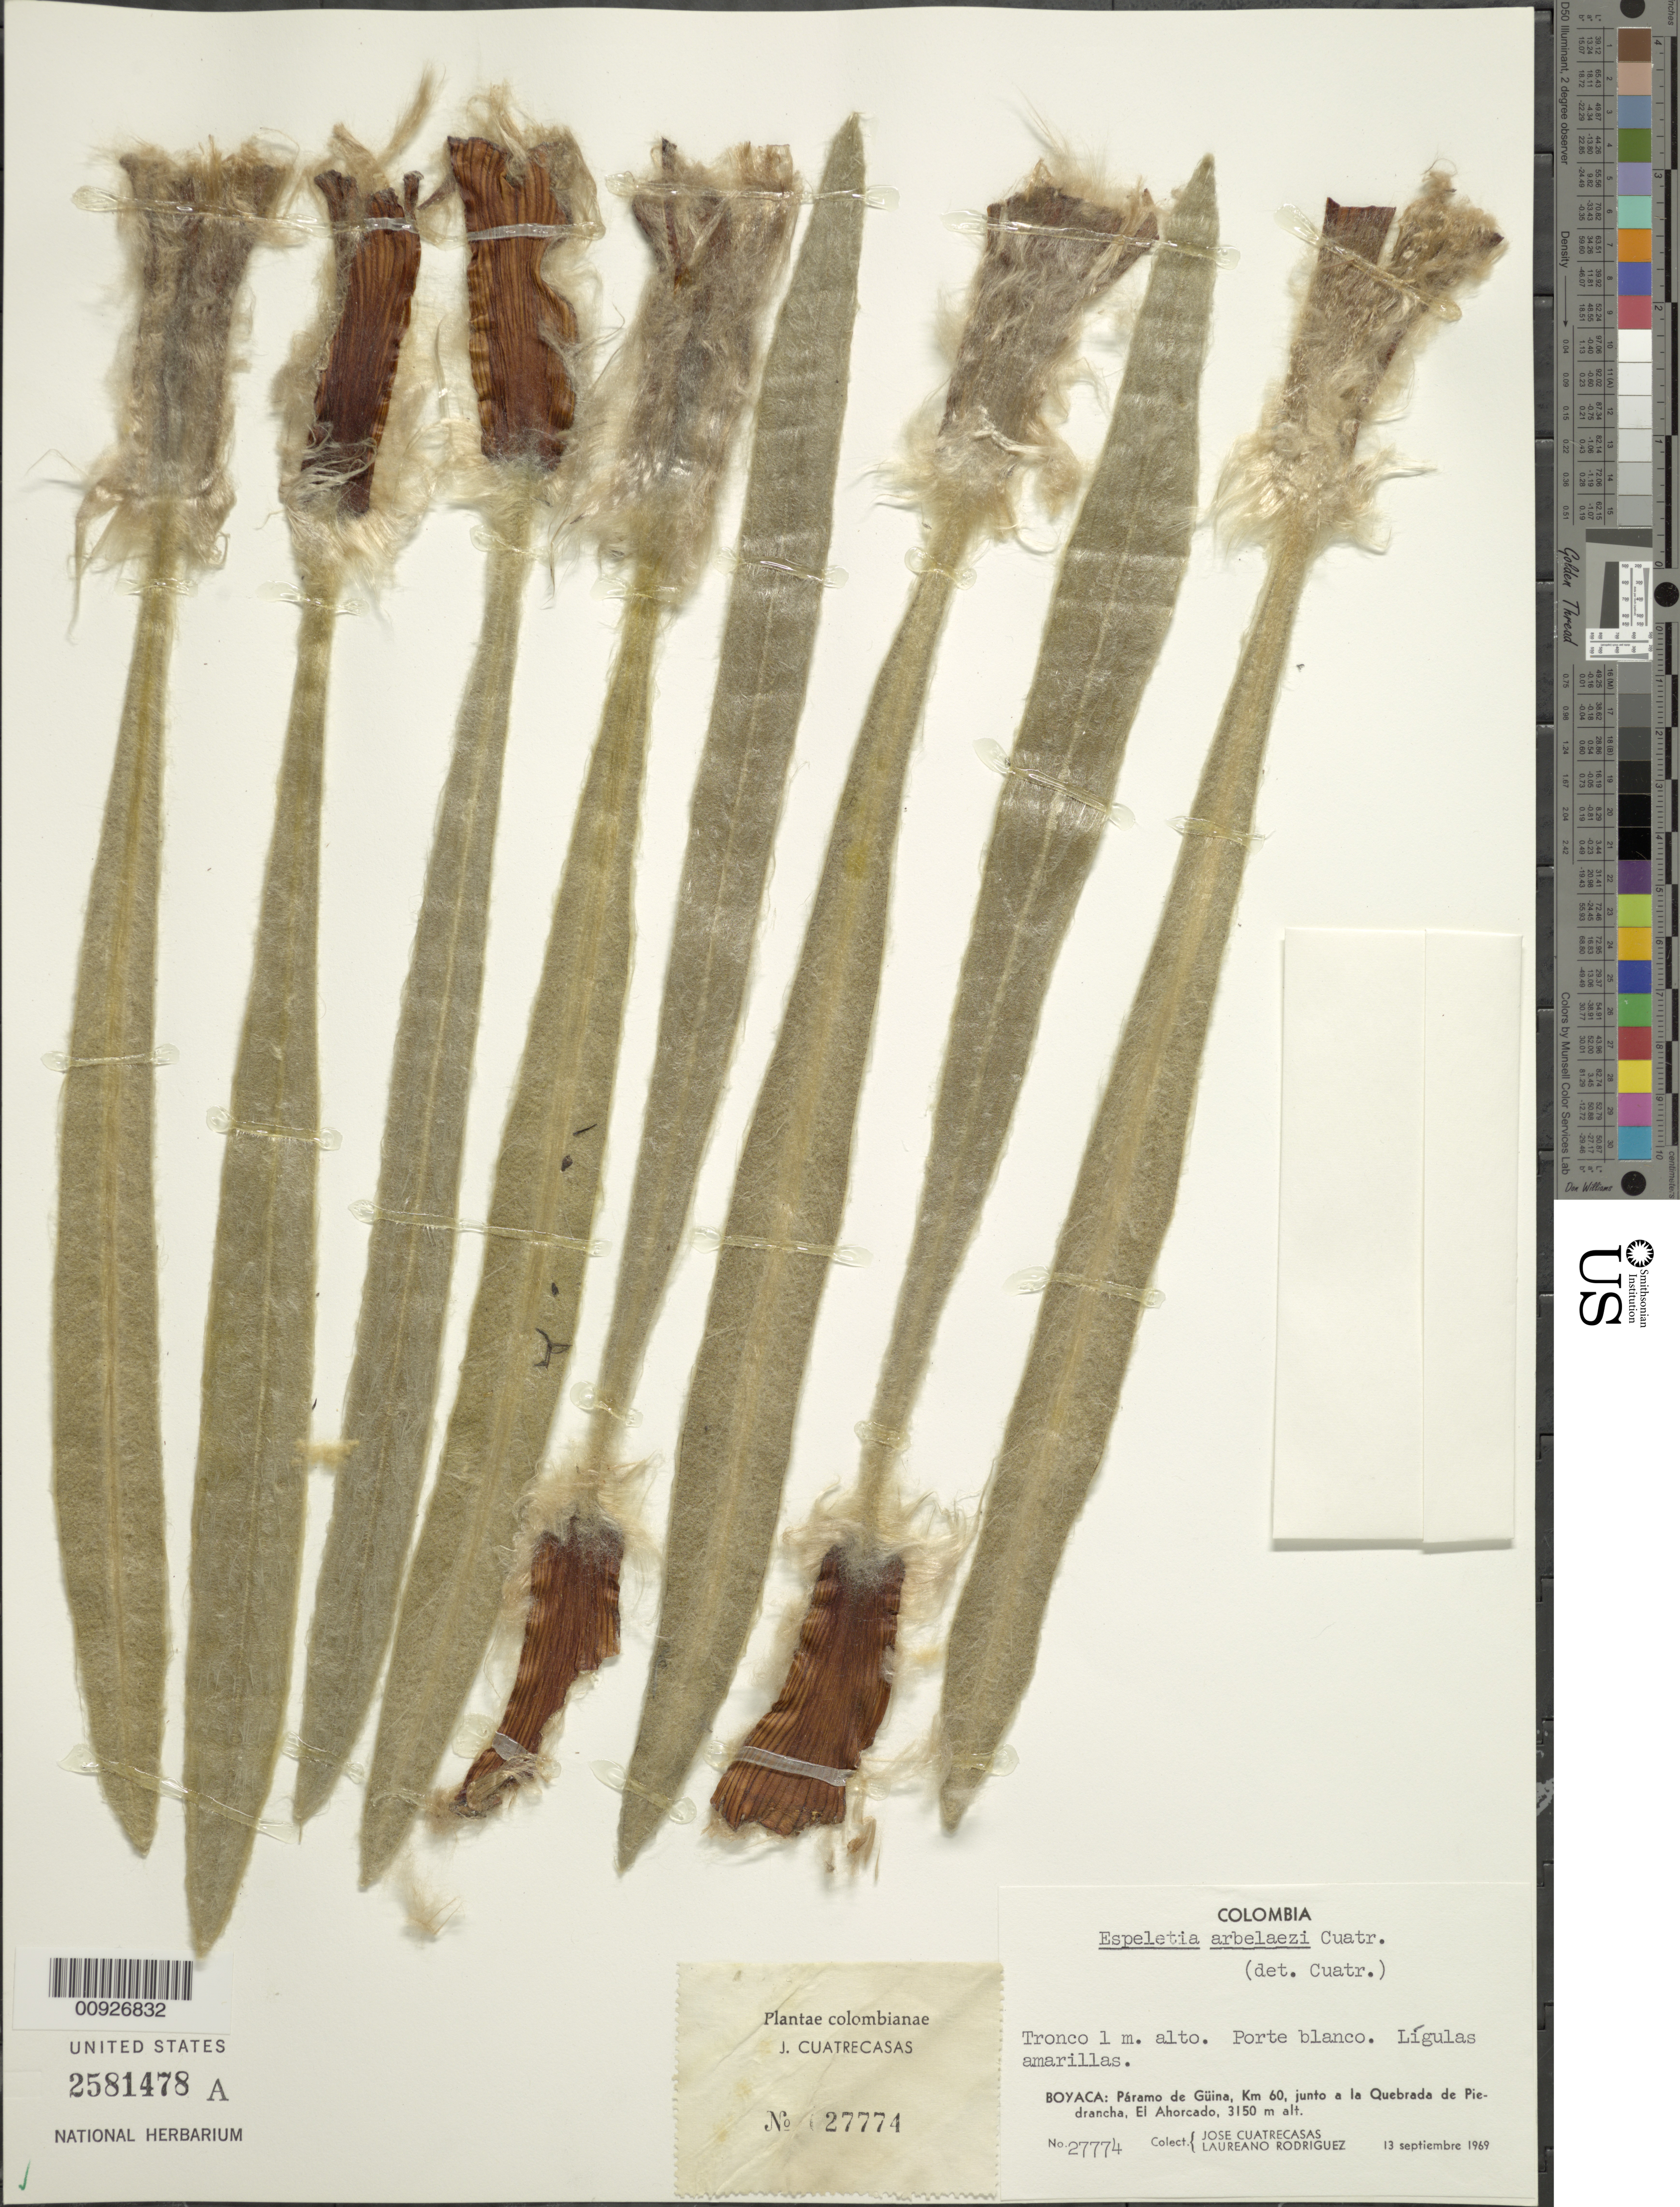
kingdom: Plantae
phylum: Tracheophyta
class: Magnoliopsida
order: Asterales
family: Asteraceae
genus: Espeletia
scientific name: Espeletia arbelaezii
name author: Cuatrec.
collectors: J. Cuatrecasas & L. Rodriguez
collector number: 27774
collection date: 1969-09-13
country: Colombia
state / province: Boyacá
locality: P. de Güina. Páramo de Güina, km. 60, junto a la quebrada de Piedrancha, El Ahorcado.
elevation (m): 3150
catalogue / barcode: US 2581478A